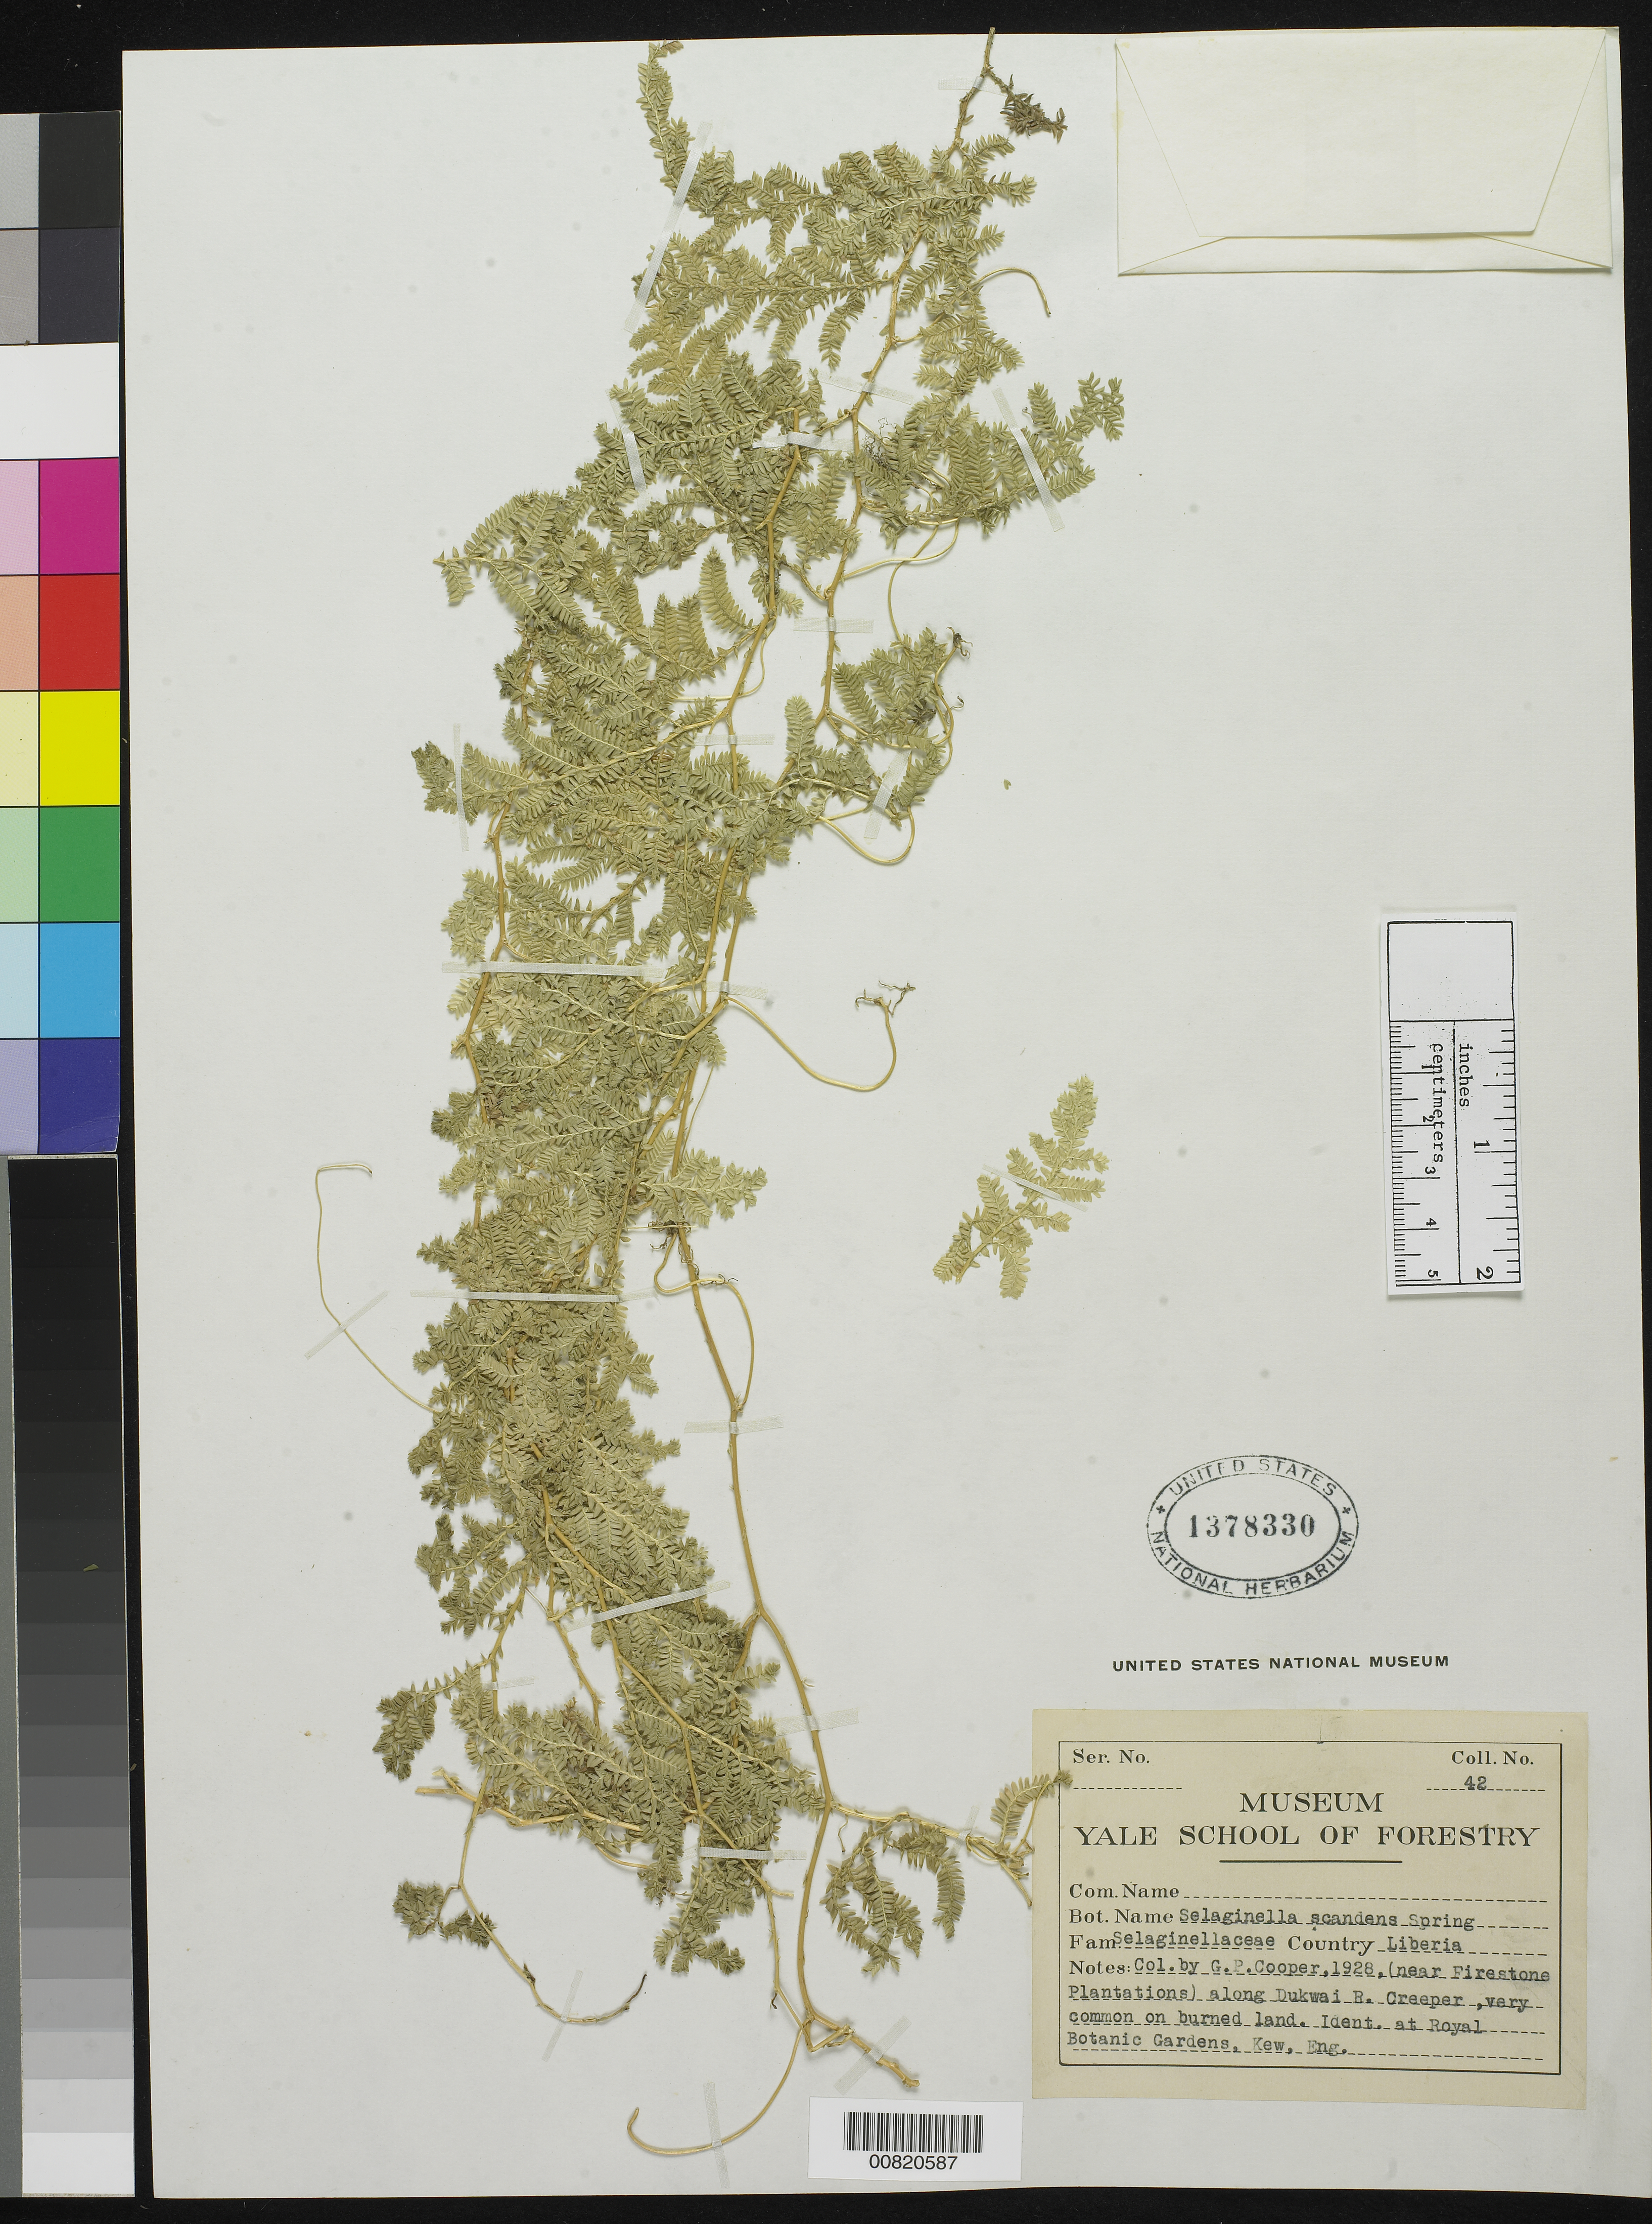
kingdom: Plantae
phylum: Tracheophyta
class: Lycopodiopsida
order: Selaginellales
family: Selaginellaceae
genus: Selaginella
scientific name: Selaginella myosurus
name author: (Sw.) Alston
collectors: G. Cooper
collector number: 42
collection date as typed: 1928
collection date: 1928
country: Liberia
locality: (near Firestone Plantations) along Dukwai River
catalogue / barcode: US 1378330